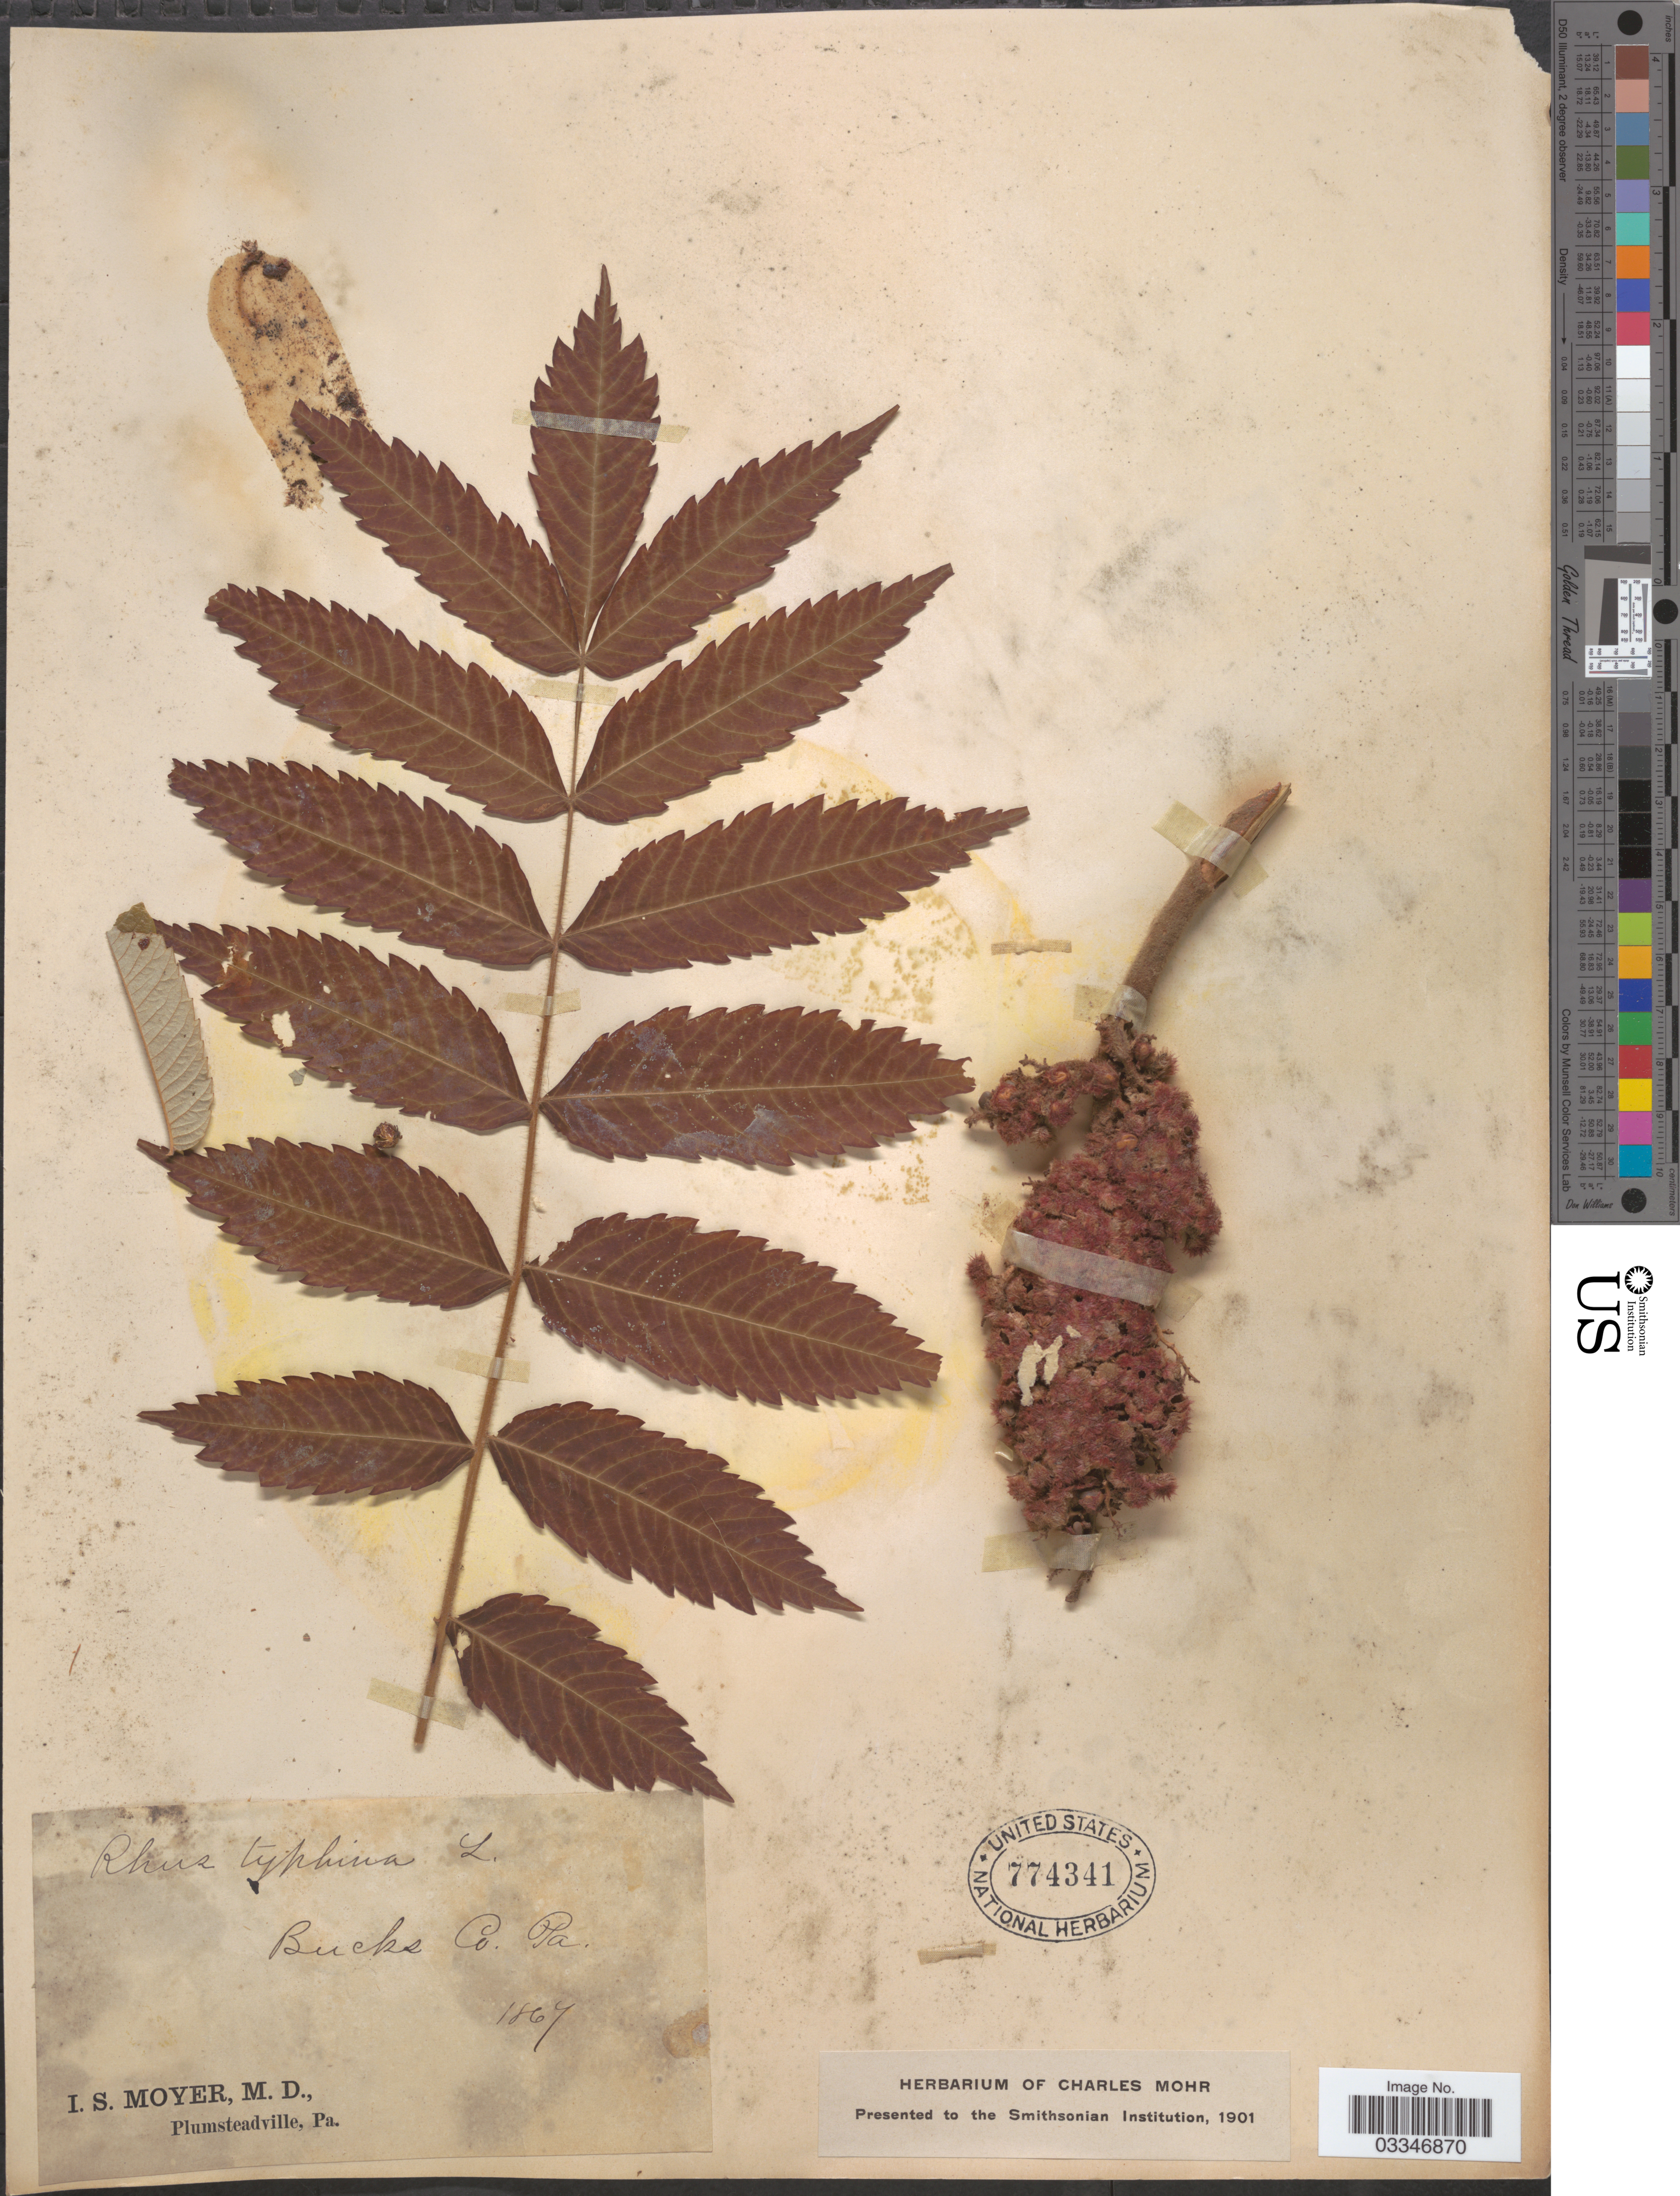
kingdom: Plantae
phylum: Tracheophyta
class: Magnoliopsida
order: Sapindales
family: Anacardiaceae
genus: Rhus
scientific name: Rhus typhina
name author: L.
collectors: I. S. Moyer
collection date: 1867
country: United States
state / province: Pennsylvania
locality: Bucks Co.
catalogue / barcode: US 774341